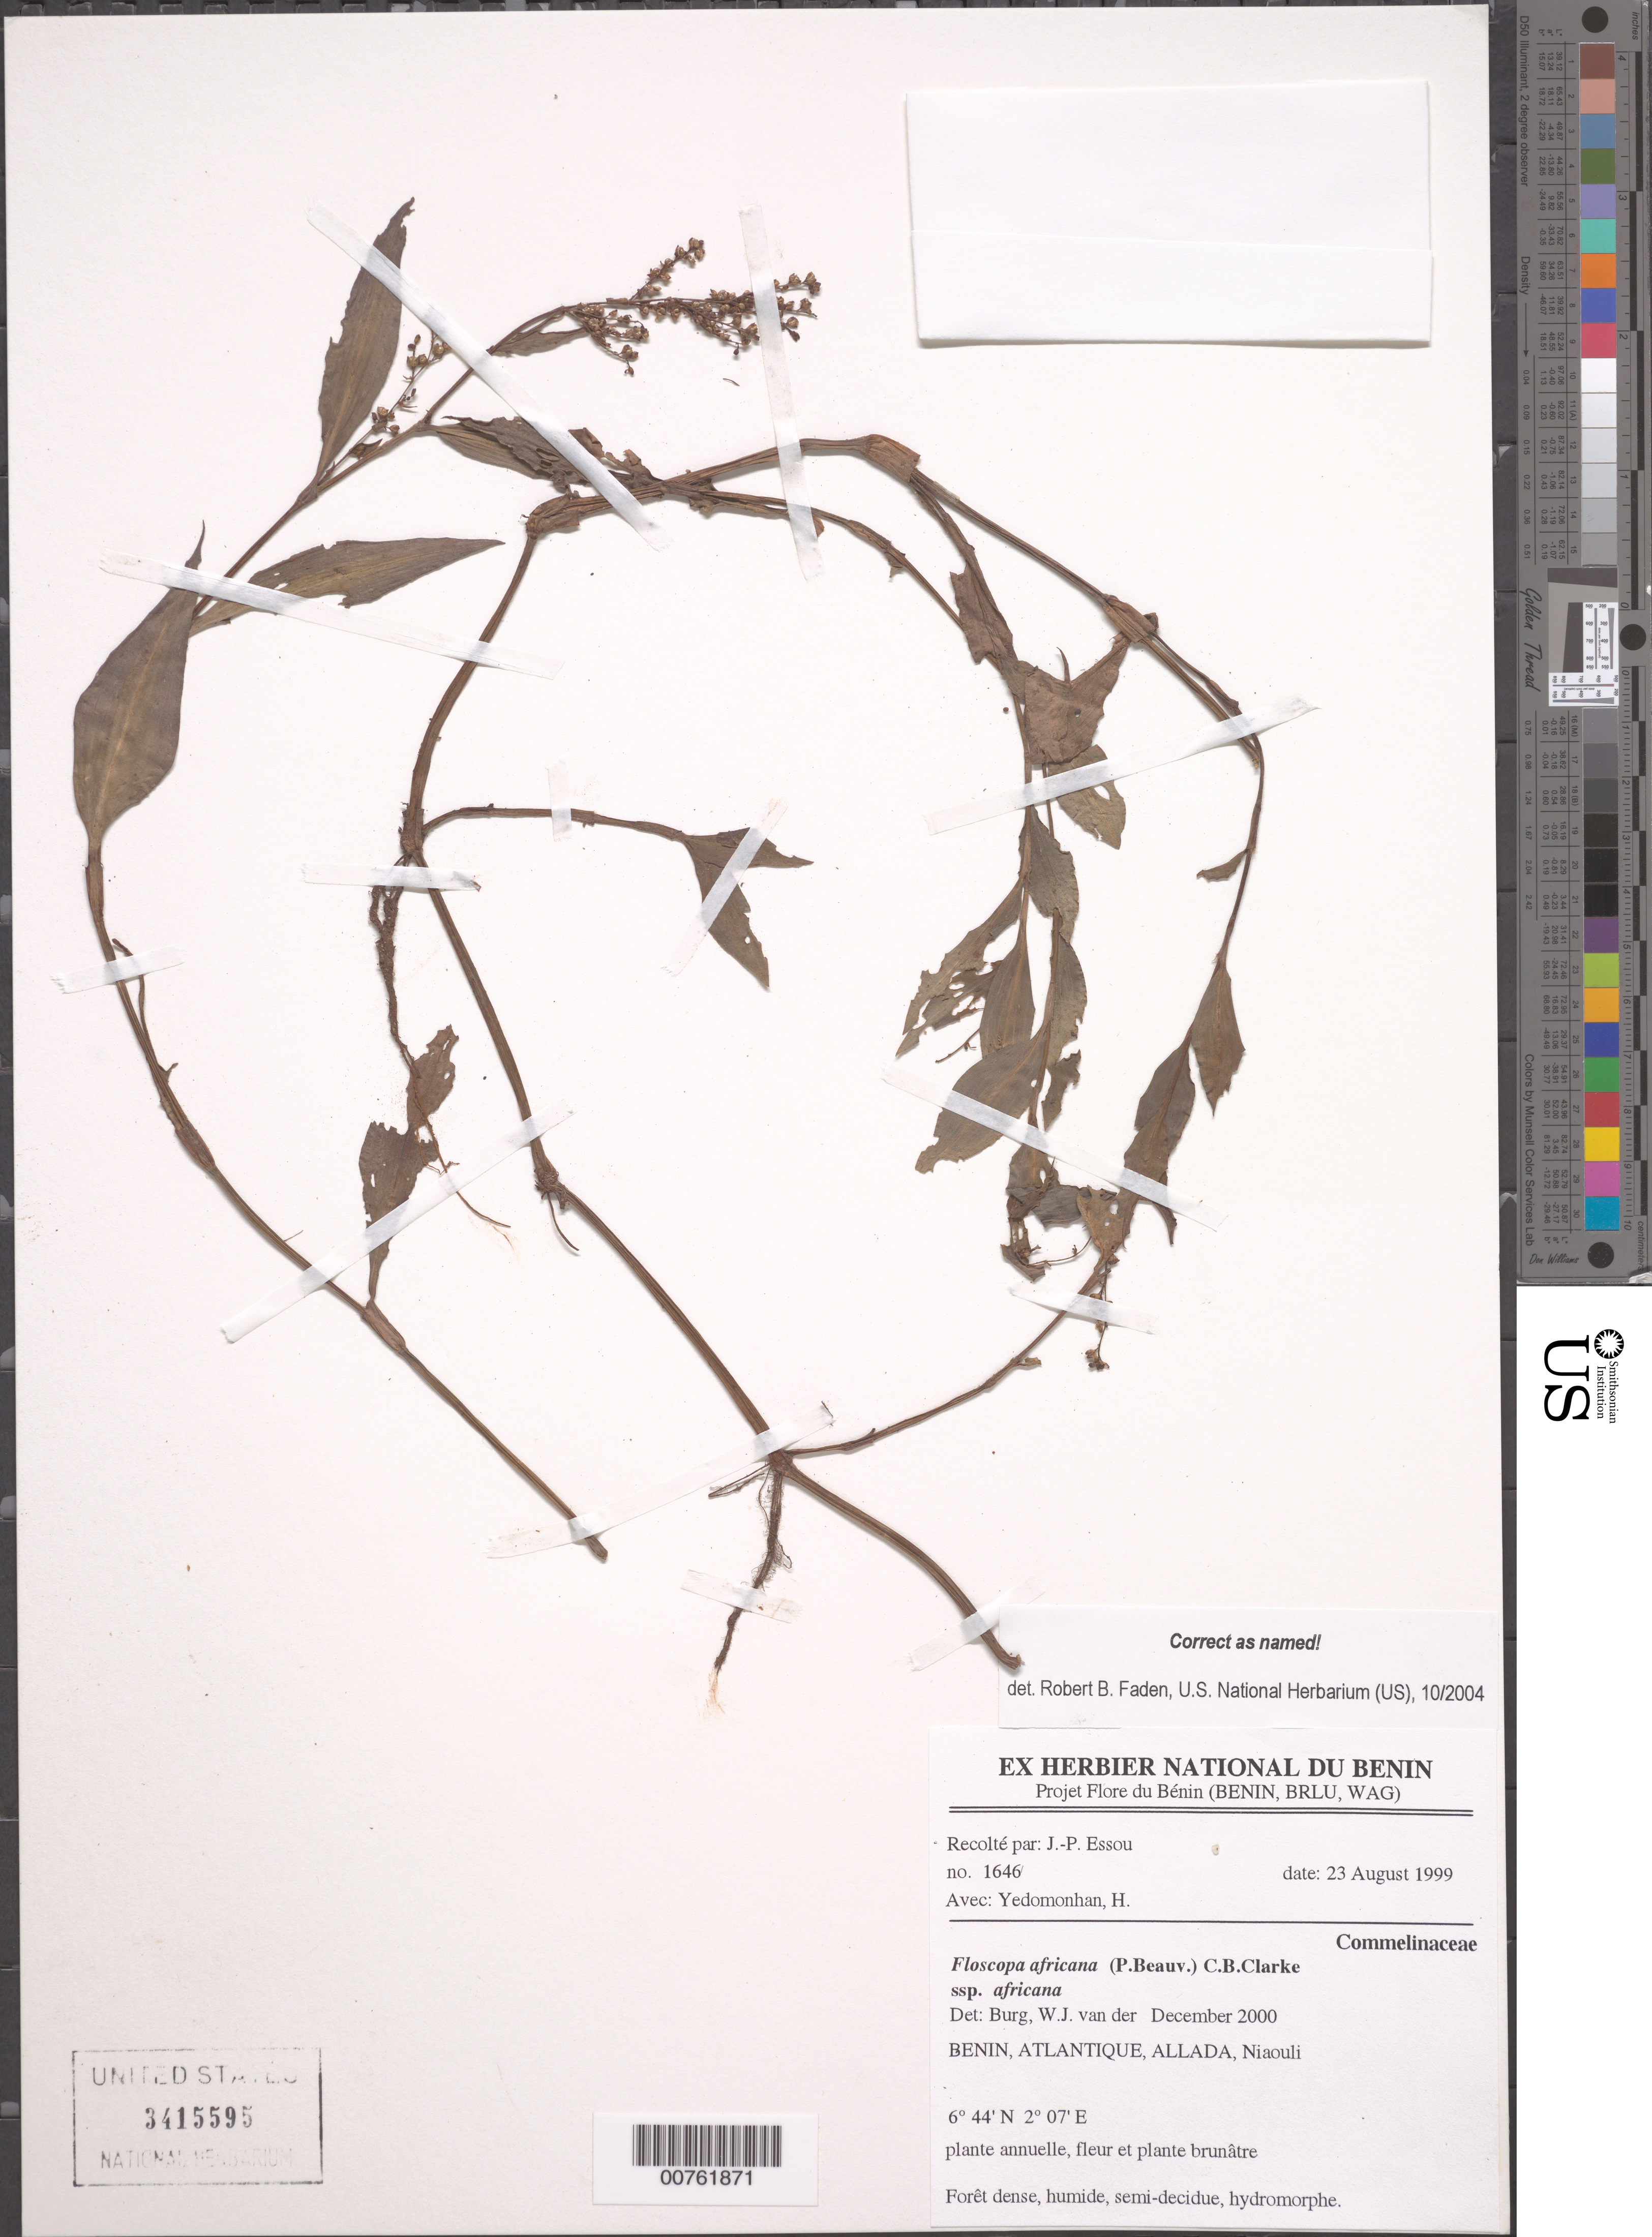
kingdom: Plantae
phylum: Tracheophyta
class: Liliopsida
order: Commelinales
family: Commelinaceae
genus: Floscopa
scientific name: Floscopa africana subsp. africana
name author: (P. Beauv.) C.B. Clarke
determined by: Faden, Robert B., (US), Smithsonian Institution - National Museum of Natural History (UNITED STATES)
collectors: J. Essou & H. Yedomonhan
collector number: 1646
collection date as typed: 23 Aug 1999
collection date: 1999-08-23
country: Benin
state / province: Atlantique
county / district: Allada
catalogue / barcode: US 3415595